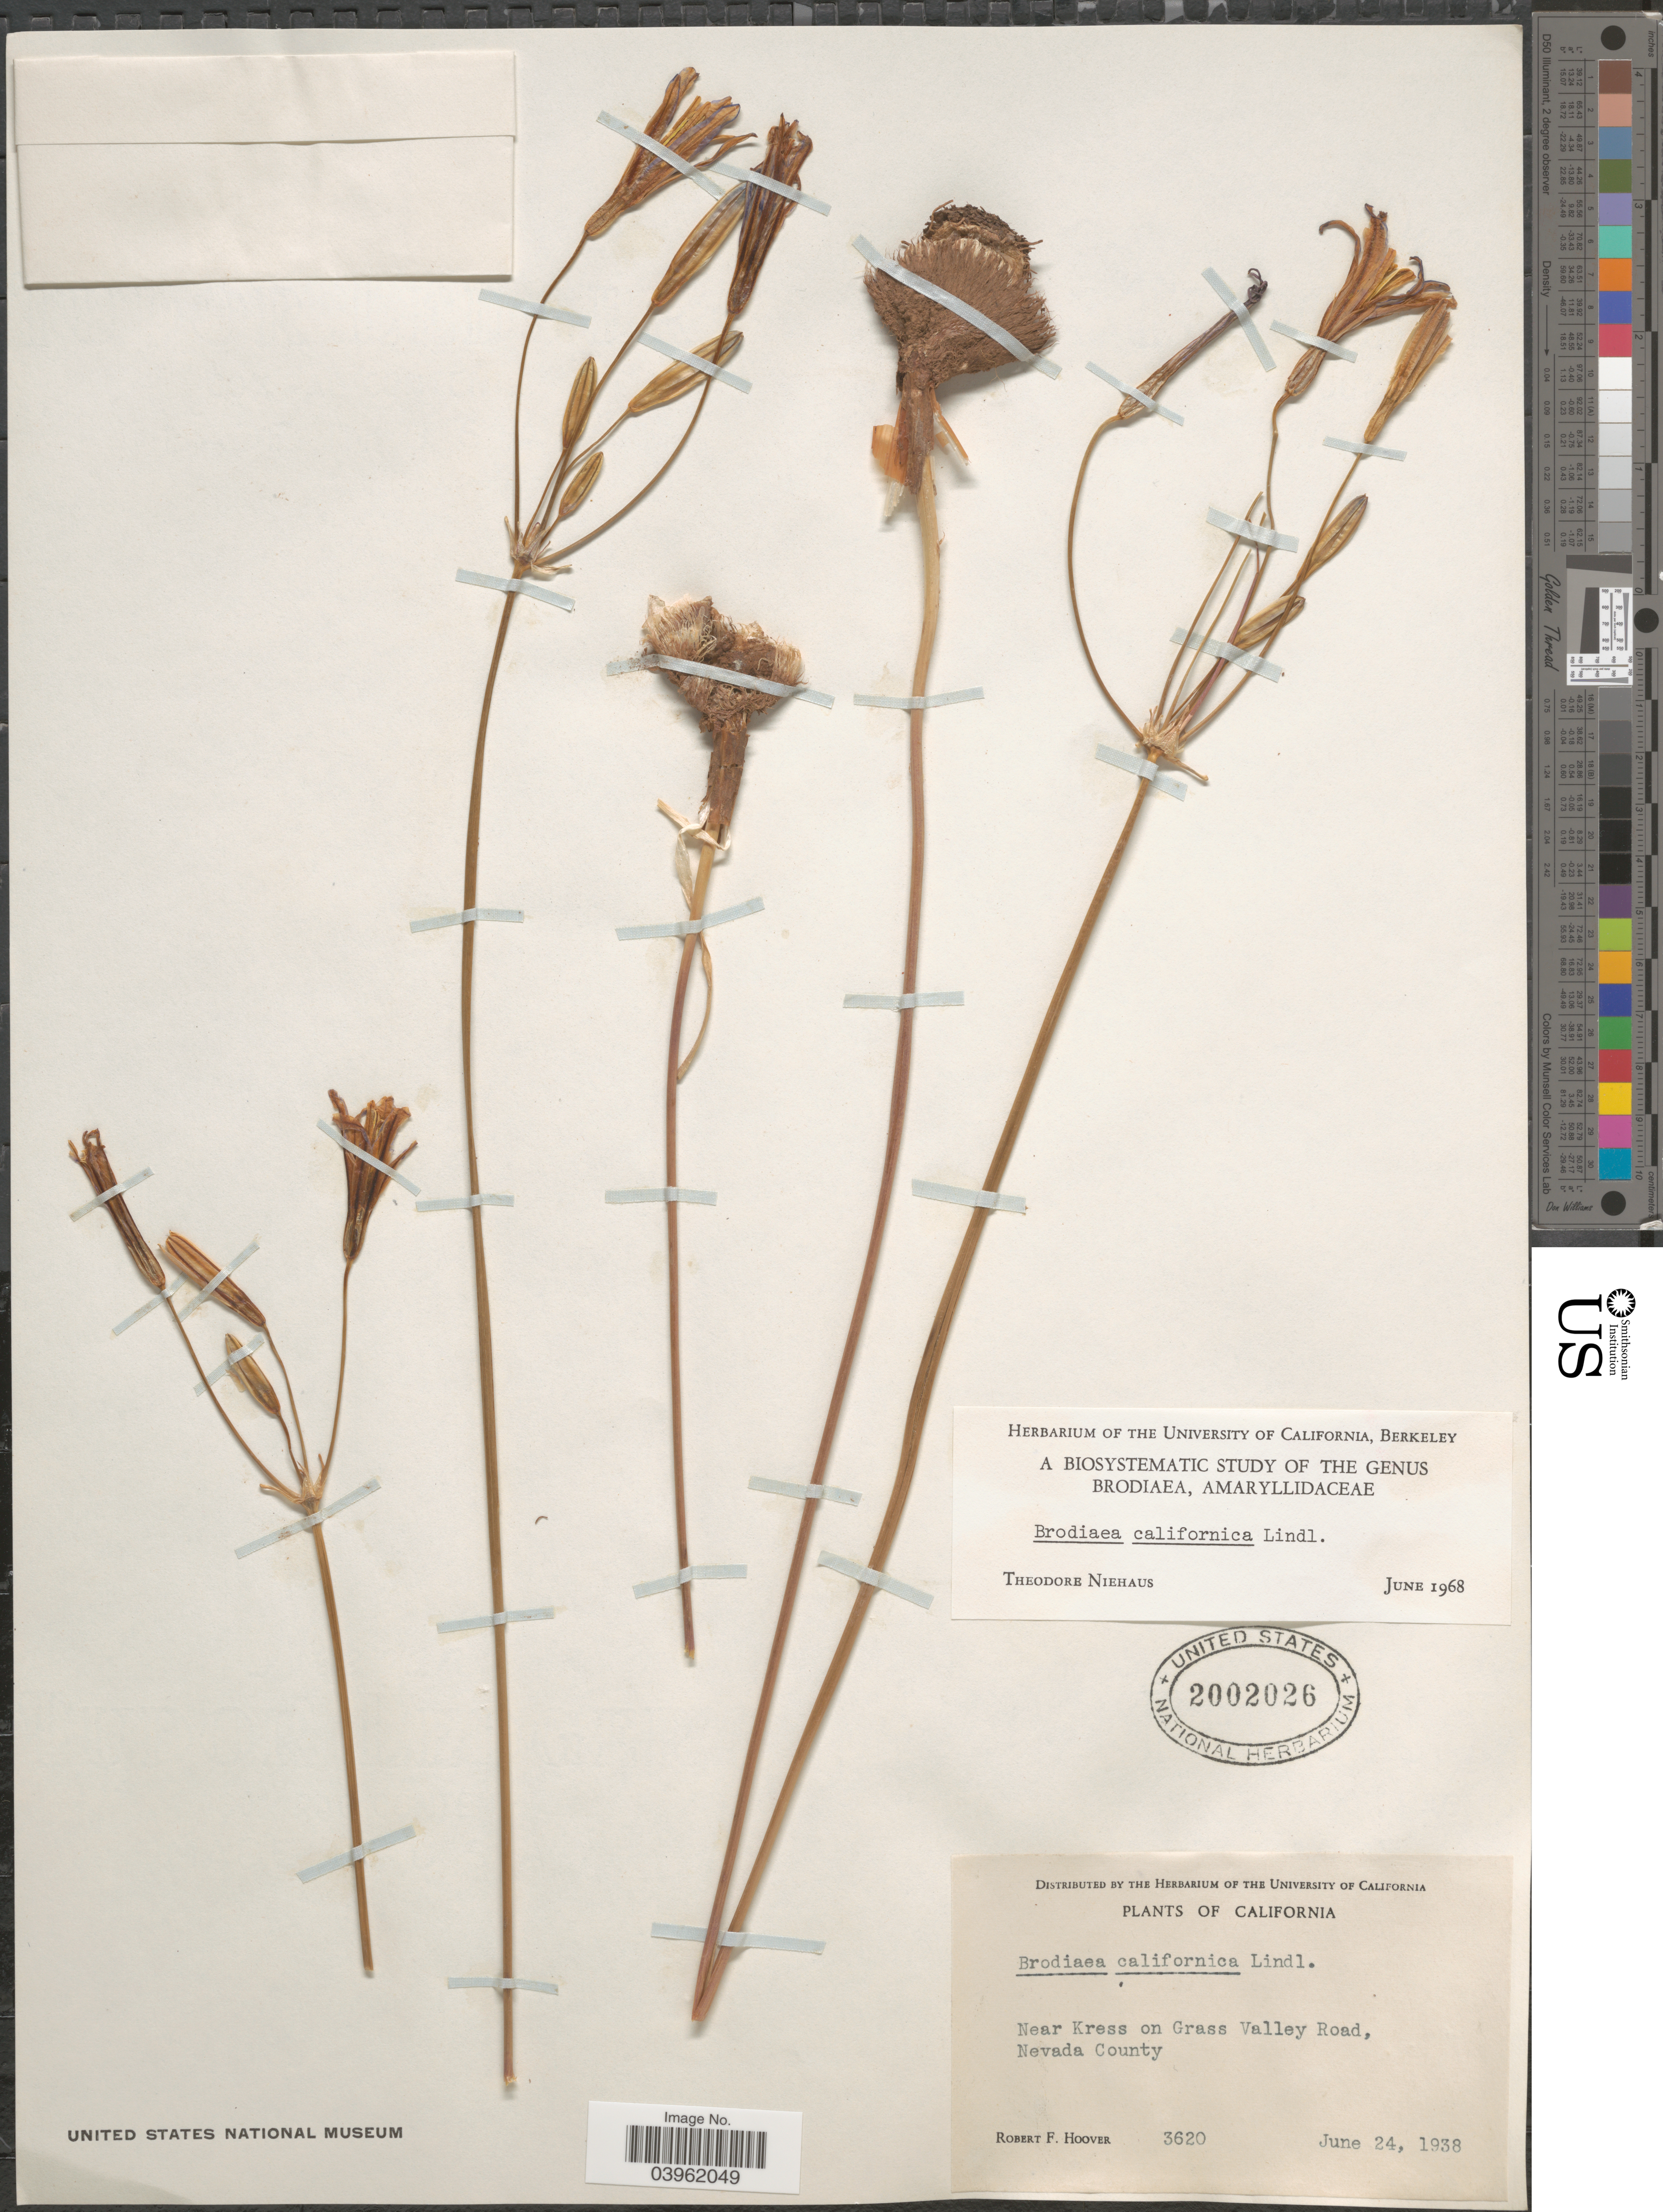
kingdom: Plantae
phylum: Tracheophyta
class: Liliopsida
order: Asparagales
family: Asparagaceae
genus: Brodiaea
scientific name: Brodiaea californica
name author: Lindl. ex Lem.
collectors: R. F. Hoover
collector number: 3620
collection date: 1938-06-24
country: United States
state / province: California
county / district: Nevada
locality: Near Kress on Grass Valley Road, Nevada County.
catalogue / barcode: US 2002026